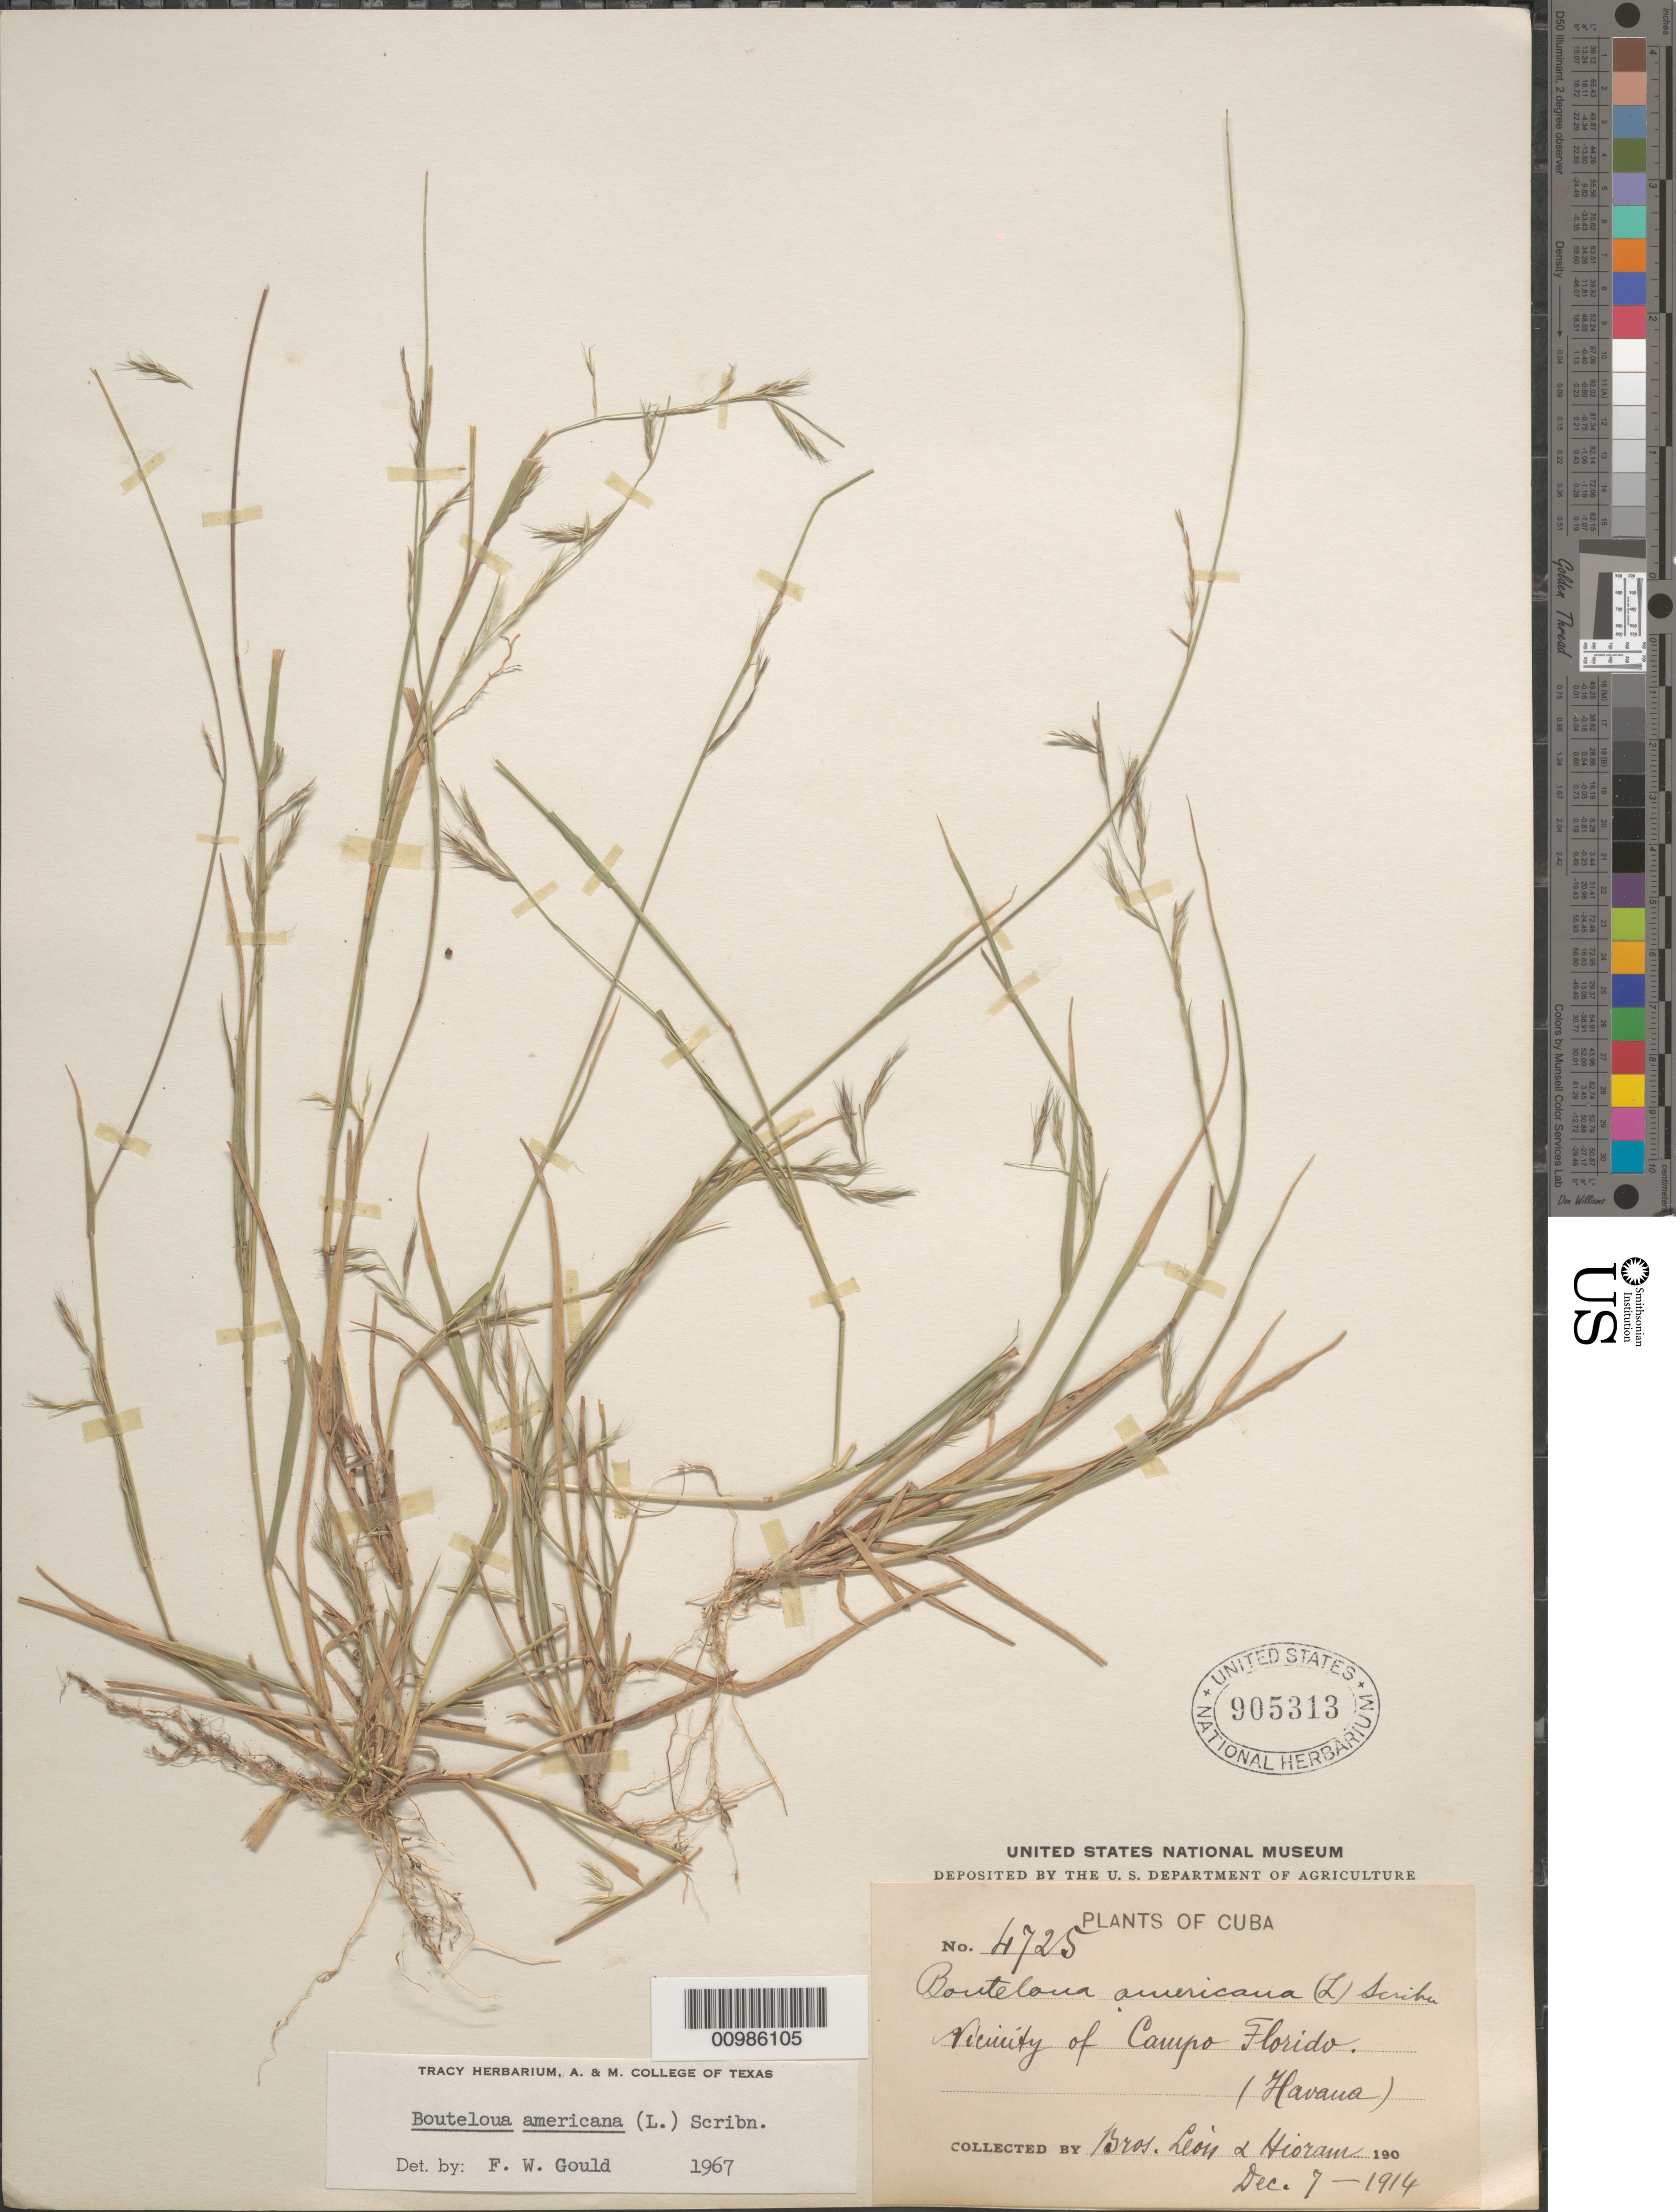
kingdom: Plantae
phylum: Tracheophyta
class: Liliopsida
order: Poales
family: Poaceae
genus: Bouteloua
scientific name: Bouteloua americana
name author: (L.) Scribn.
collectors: Bro. León & Bro. Hioram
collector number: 4725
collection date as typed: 07 Dec 1914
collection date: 1914-12-07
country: Cuba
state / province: La Habana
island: Cuba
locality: Vicinity of Campo Florido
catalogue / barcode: US 905313